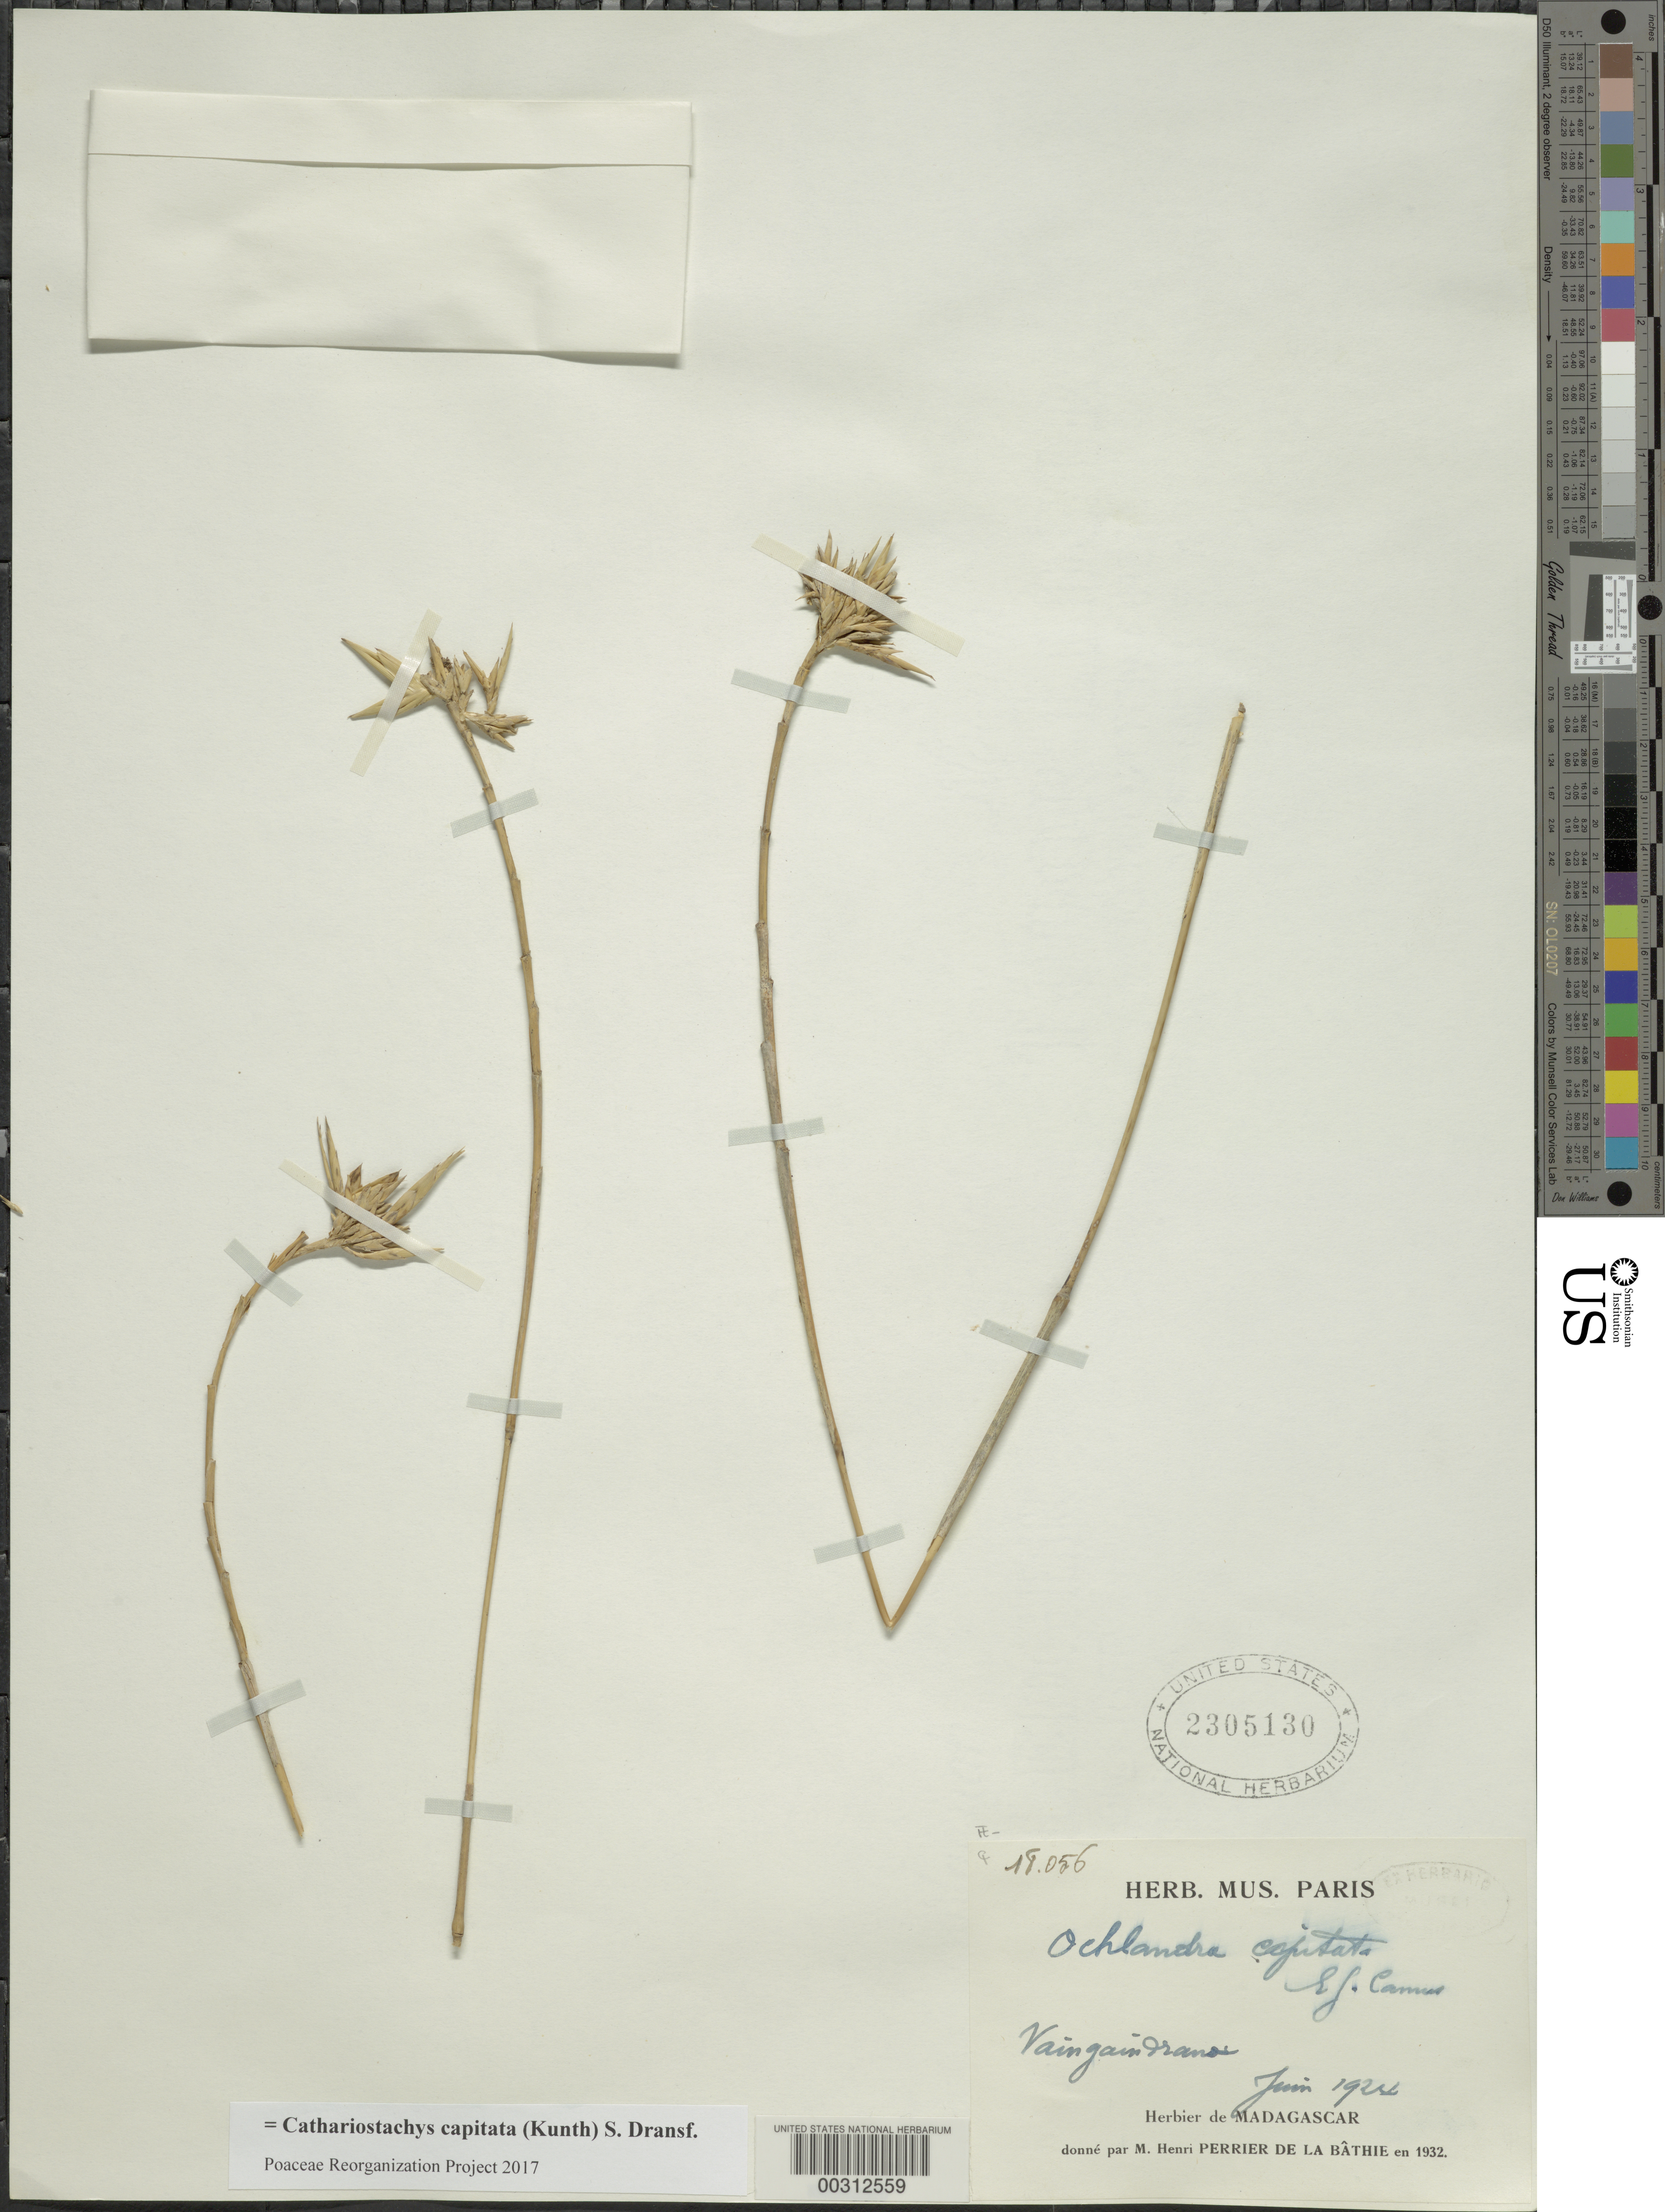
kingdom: Plantae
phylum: Tracheophyta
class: Liliopsida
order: Poales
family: Poaceae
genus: Cathariostachys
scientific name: Cathariostachys capitata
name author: (Kunth) S. Dransf.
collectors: H. Perrier de la Bâthie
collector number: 18056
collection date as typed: Jun 1924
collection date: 1924-06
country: Madagascar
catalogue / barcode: US 2305130